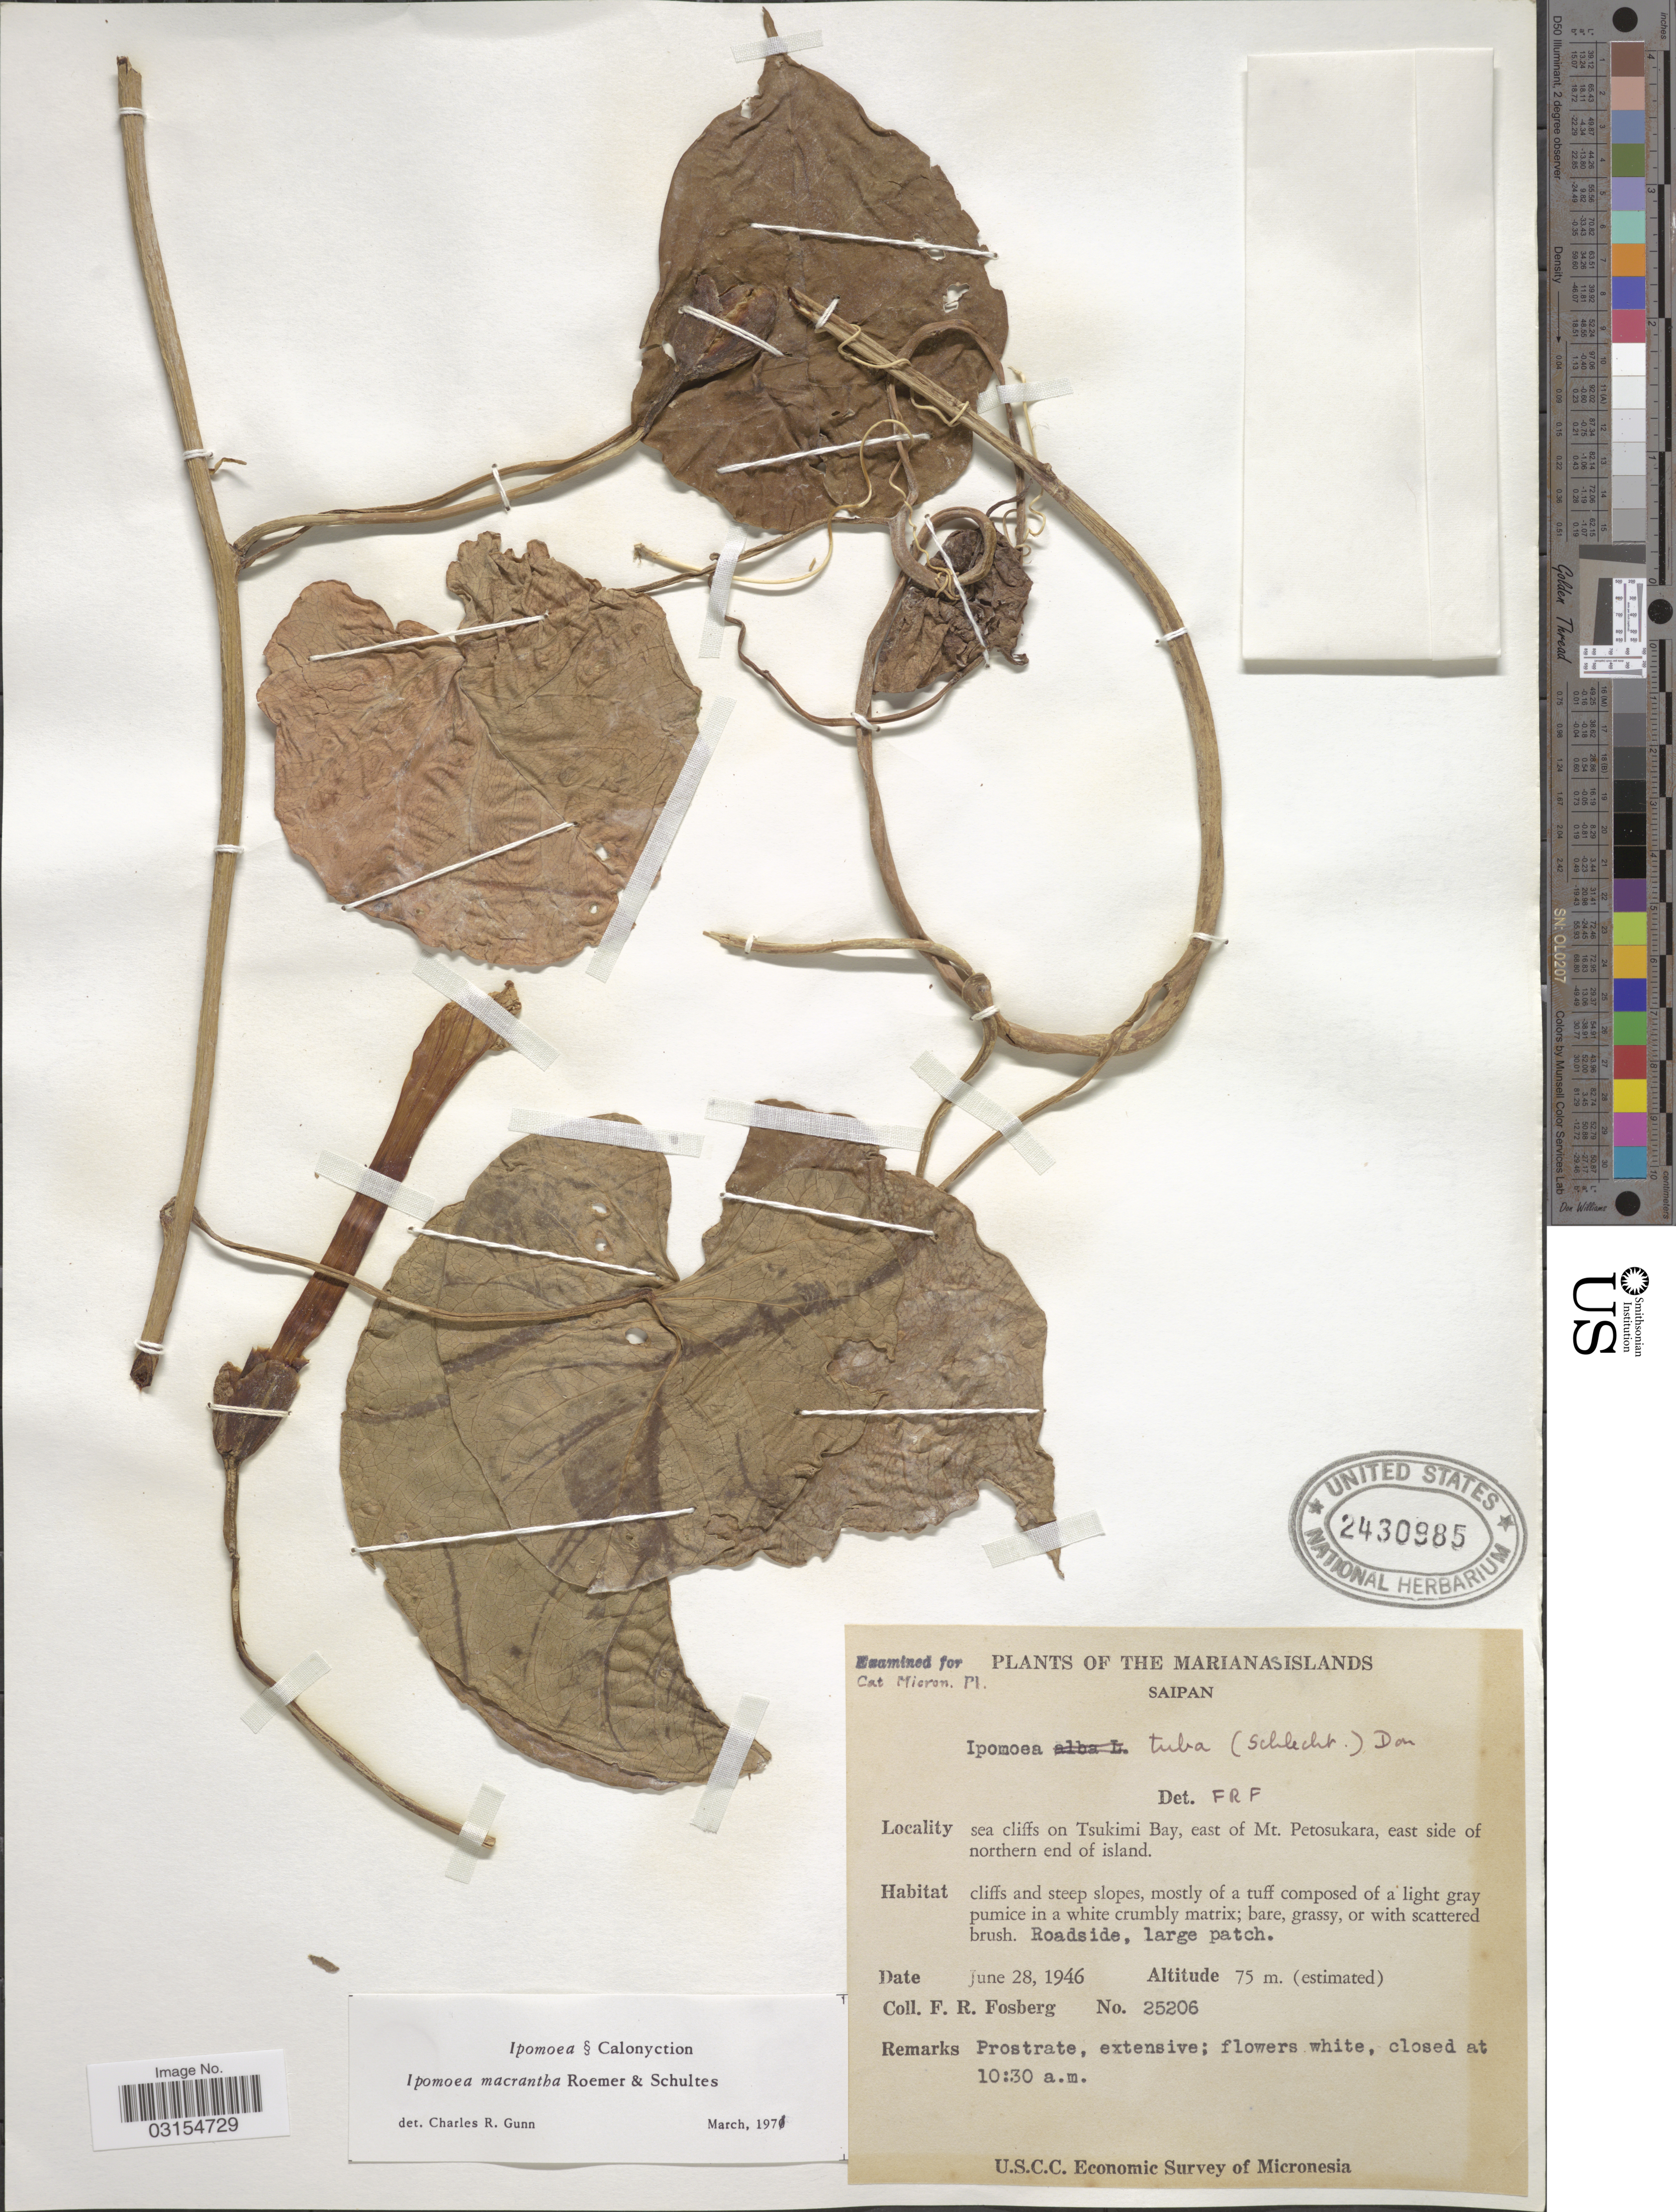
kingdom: Plantae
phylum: Tracheophyta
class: Magnoliopsida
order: Solanales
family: Convolvulaceae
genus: Ipomoea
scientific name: Ipomoea violacea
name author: L.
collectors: F. R. Fosberg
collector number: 25206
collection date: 1946-06-28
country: Northern Mariana Islands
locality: The Marianas Islands, Saipan, sea cliffs on Tsukimi Bay, east of Mt. Petosukara, east side of northern end of island.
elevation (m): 75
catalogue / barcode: US 2430985